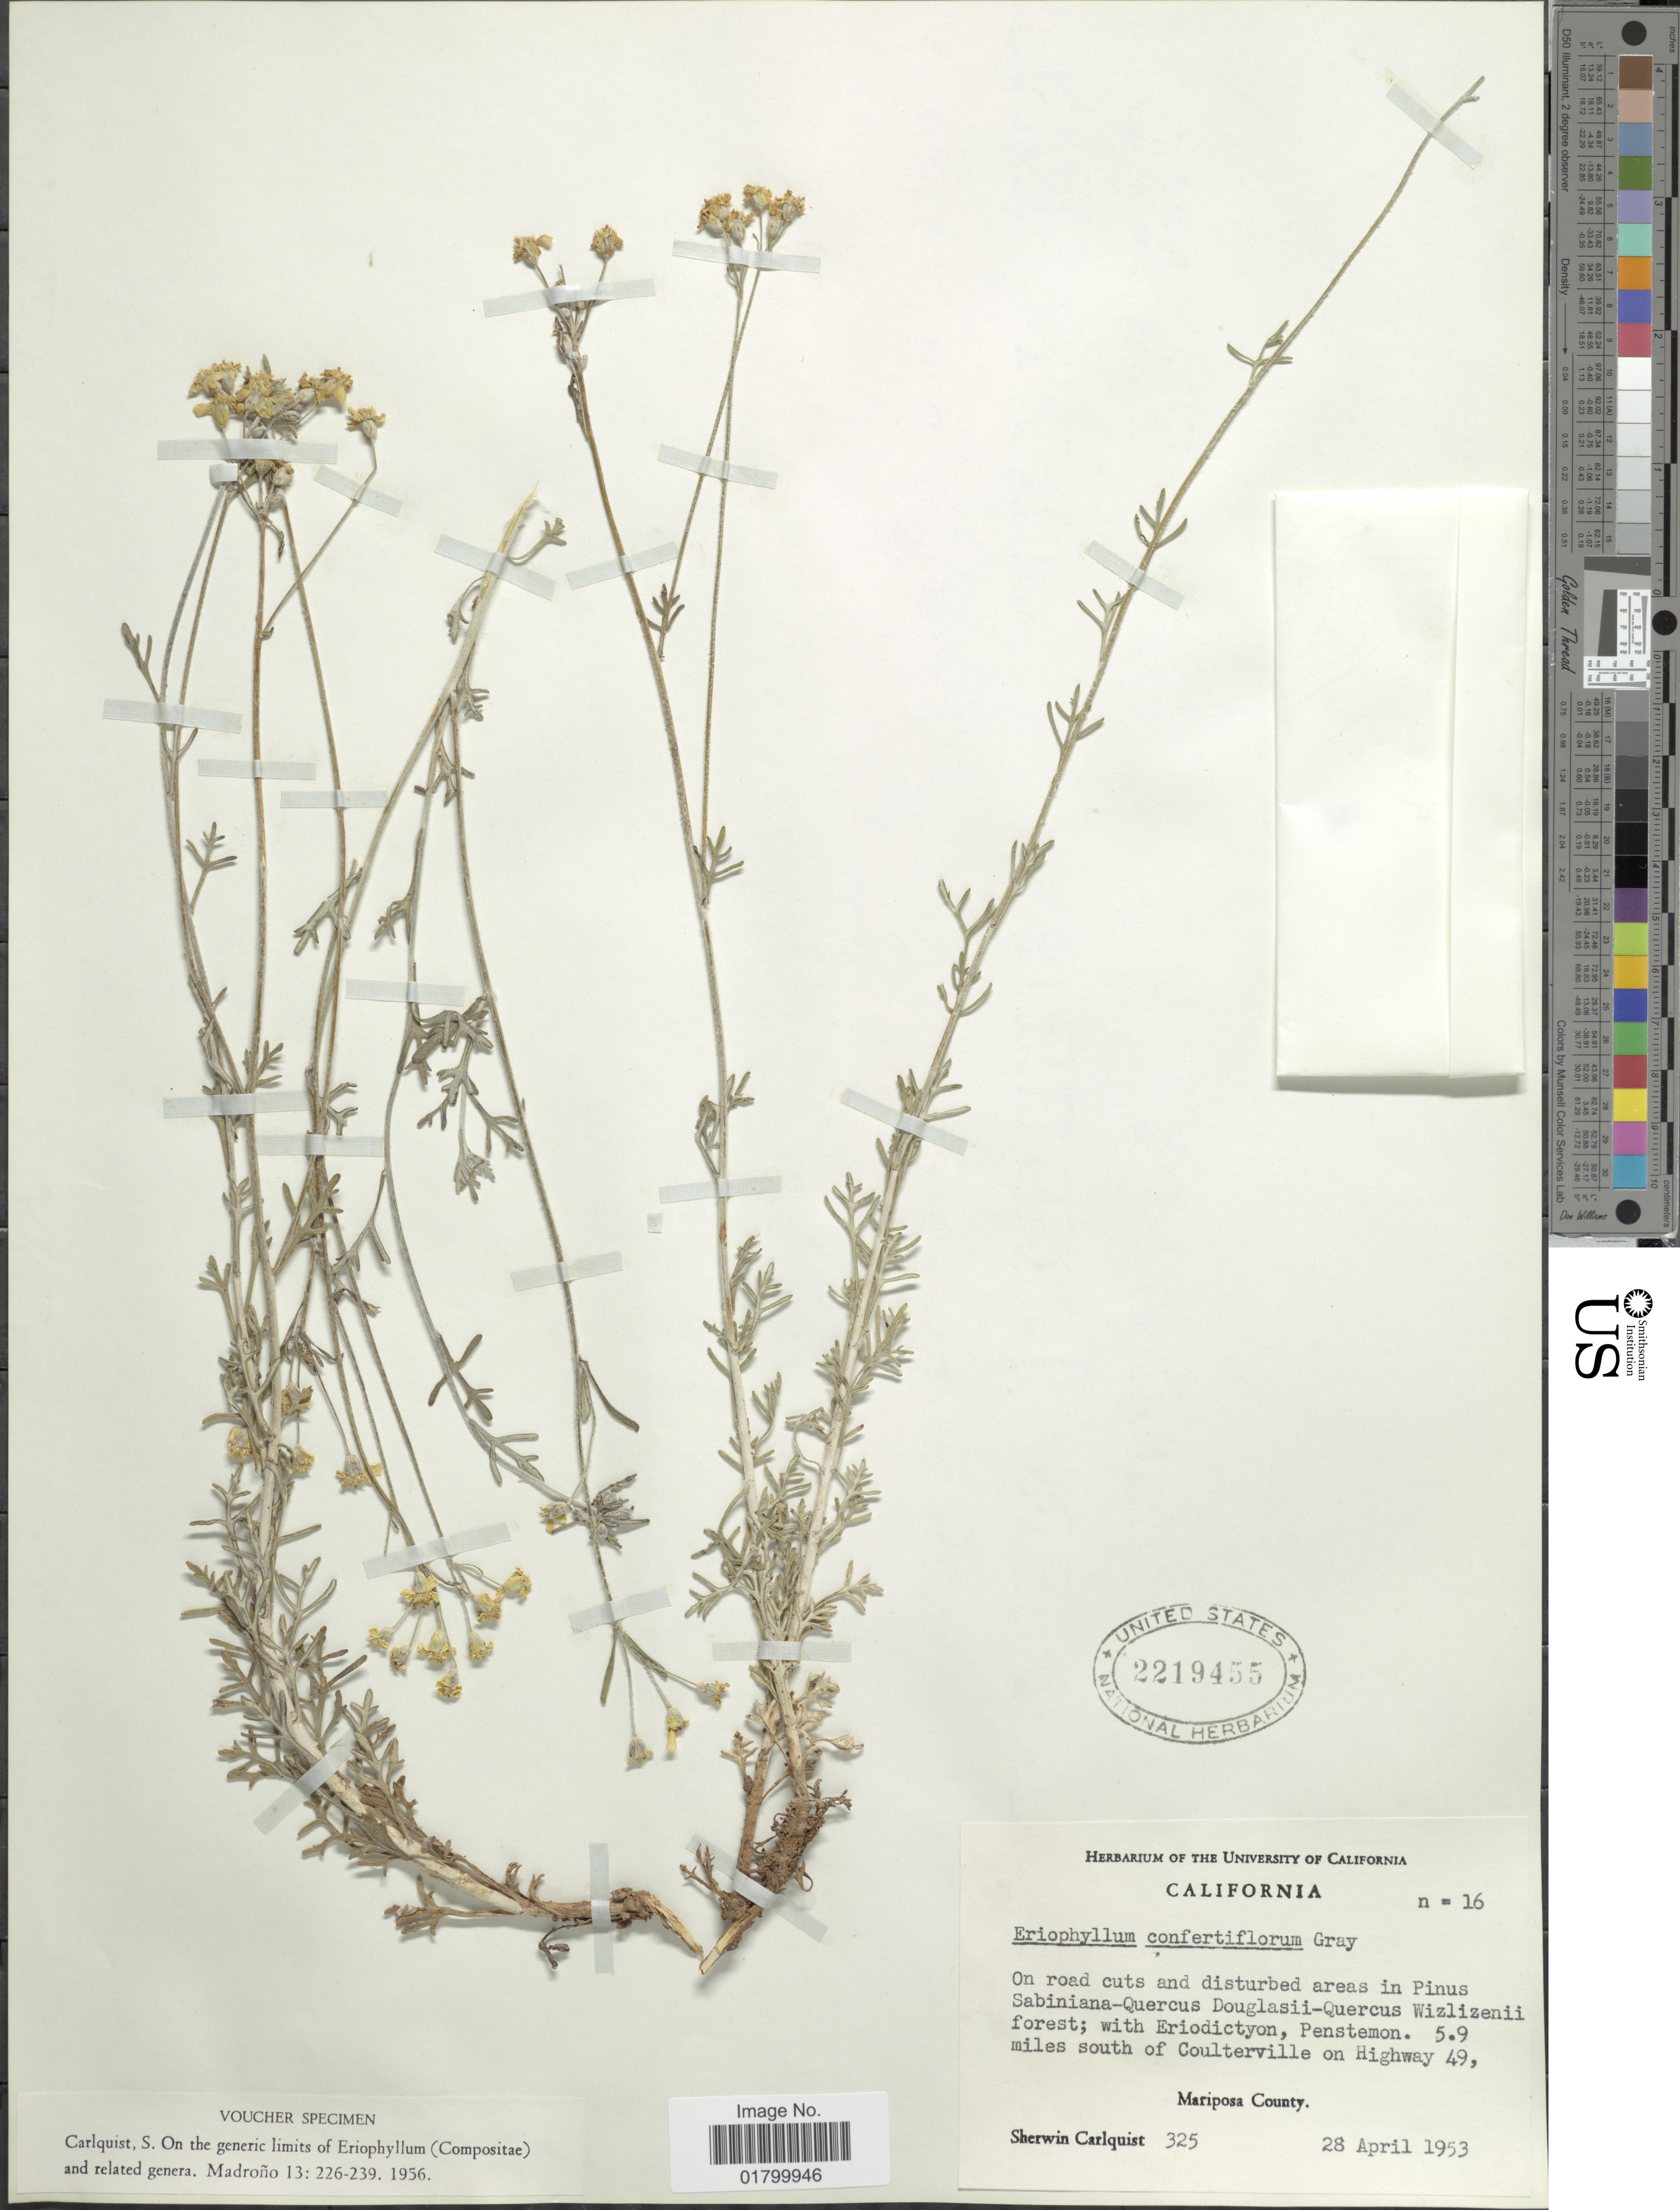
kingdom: Plantae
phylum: Tracheophyta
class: Magnoliopsida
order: Asterales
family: Asteraceae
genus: Eriophyllum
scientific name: Eriophyllum confertiflorum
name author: (DC.) A. Gray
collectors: S. Carlquist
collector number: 325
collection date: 1953-04-28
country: United States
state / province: California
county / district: Mariposa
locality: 5.9 miles south of Coulterville on Highway 49, Mariposa County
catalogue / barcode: US 2219455